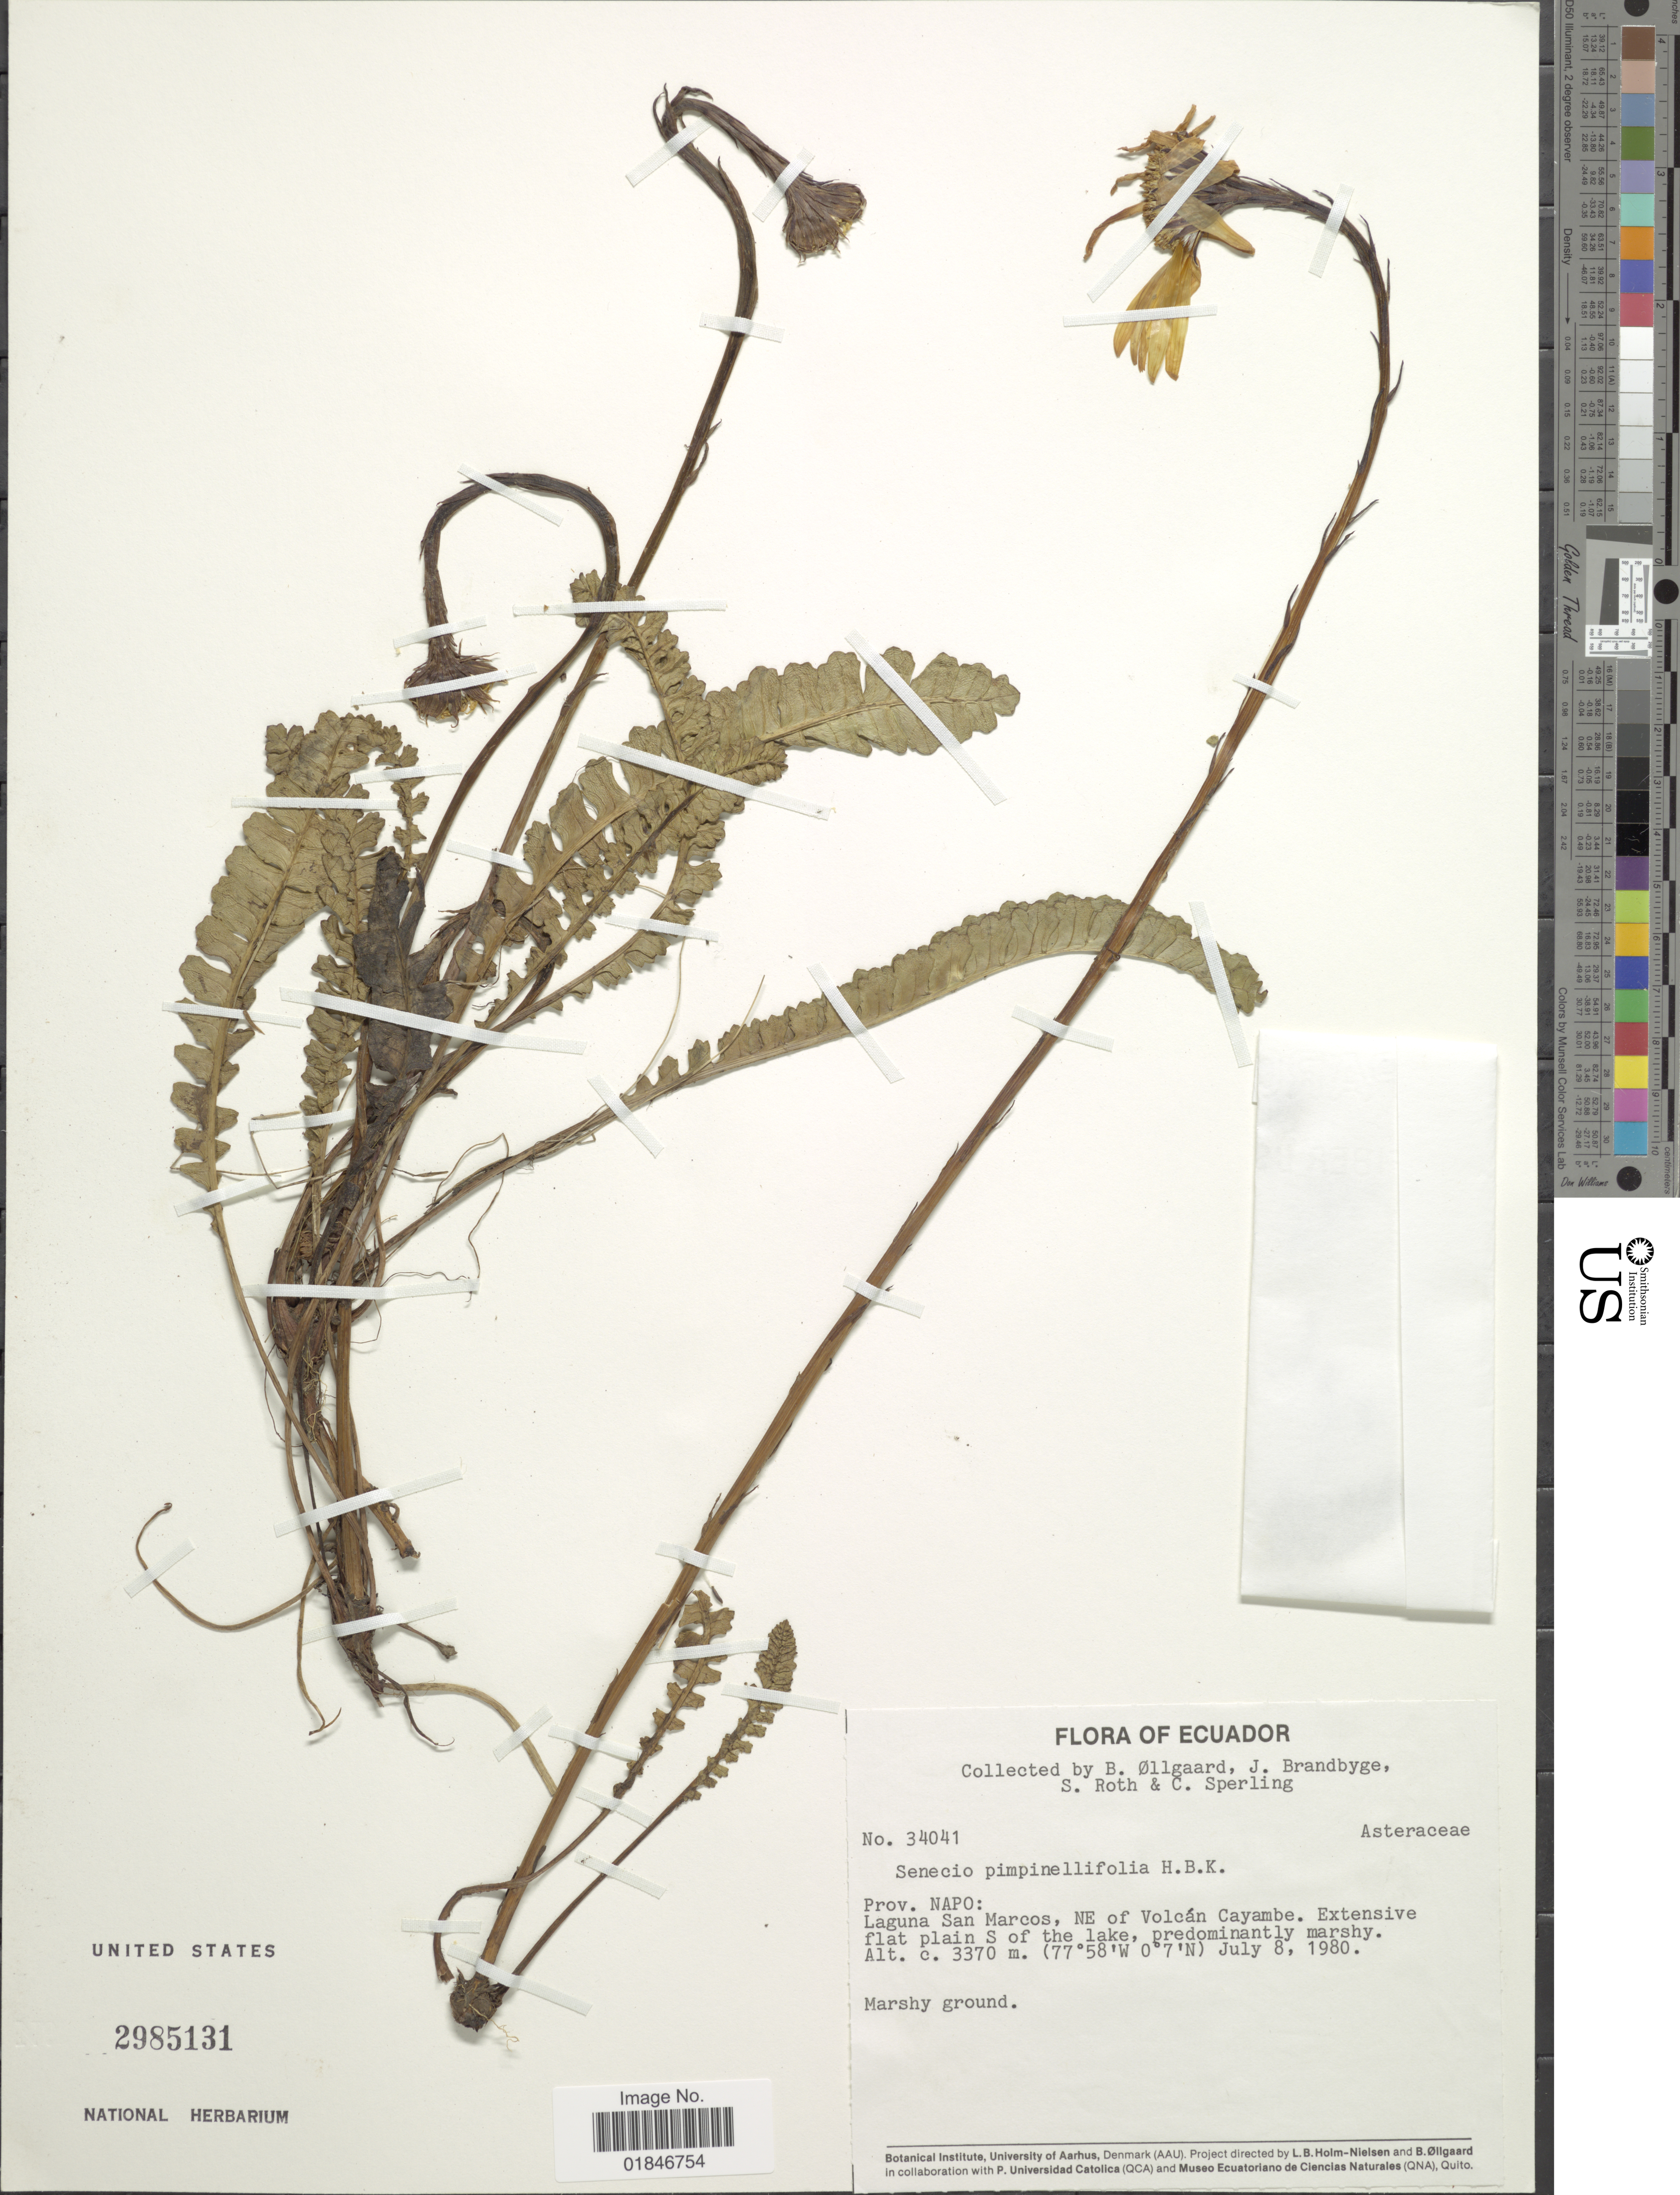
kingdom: Plantae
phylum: Tracheophyta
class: Magnoliopsida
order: Asterales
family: Asteraceae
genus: Dorobaea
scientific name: Dorobaea pimpinellifolia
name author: (Kunth) B. Nord.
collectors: B. Øllgaard, J. Brandbyge, S. Roth & C. Sperling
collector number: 34041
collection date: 1980-07-08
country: Ecuador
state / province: Napo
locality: Prov. Napo: Laguna San Marcos, NE of Volcan Cayambe., Exetensive flat plain S of the lake, predominantly marshy.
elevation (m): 3370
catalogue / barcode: US 2985131